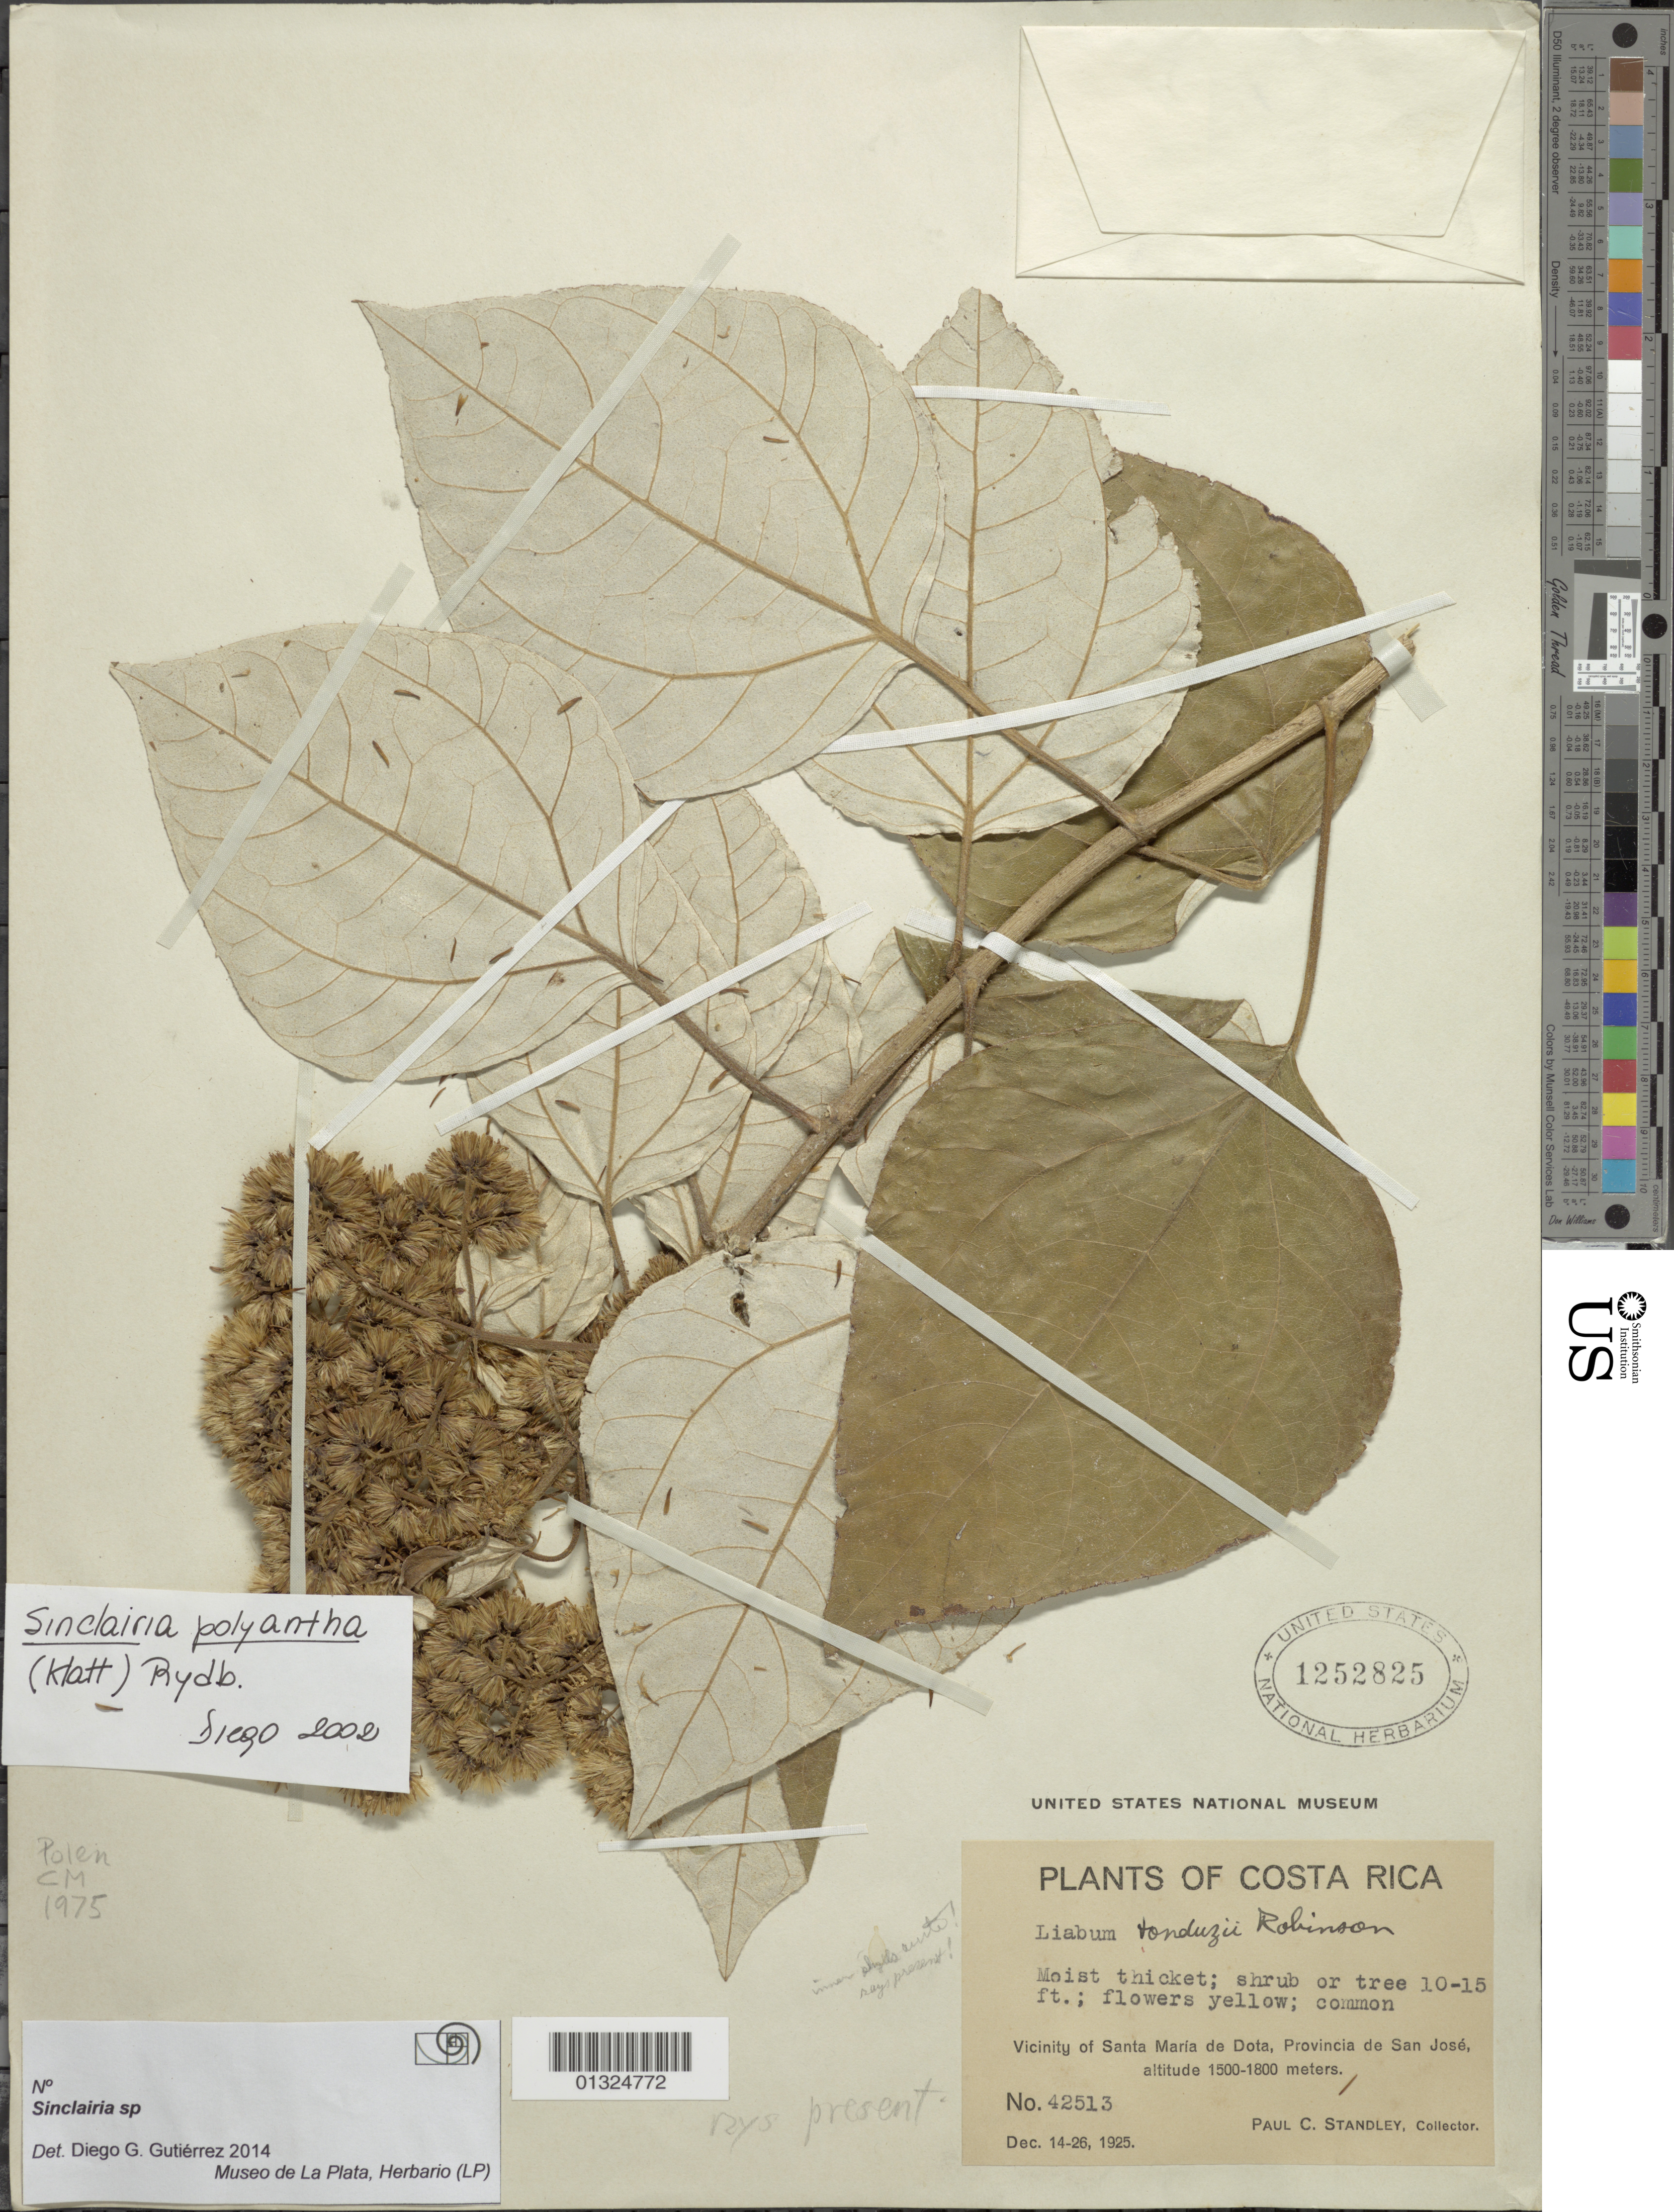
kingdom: Plantae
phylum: Tracheophyta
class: Magnoliopsida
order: Asterales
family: Asteraceae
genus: Sinclairia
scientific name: Sinclairia polyantha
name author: (Klatt) Rydb.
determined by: Gutierrez, D. G.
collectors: P. C. Standley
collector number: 42513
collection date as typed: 14 December 1925 to 26 December 1925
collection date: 1925-12-14/1925-12-26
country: Costa Rica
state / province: San Jose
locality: Santa Maria de Dota vicinity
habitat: Moist thicket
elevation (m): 1500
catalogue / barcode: US 1252825